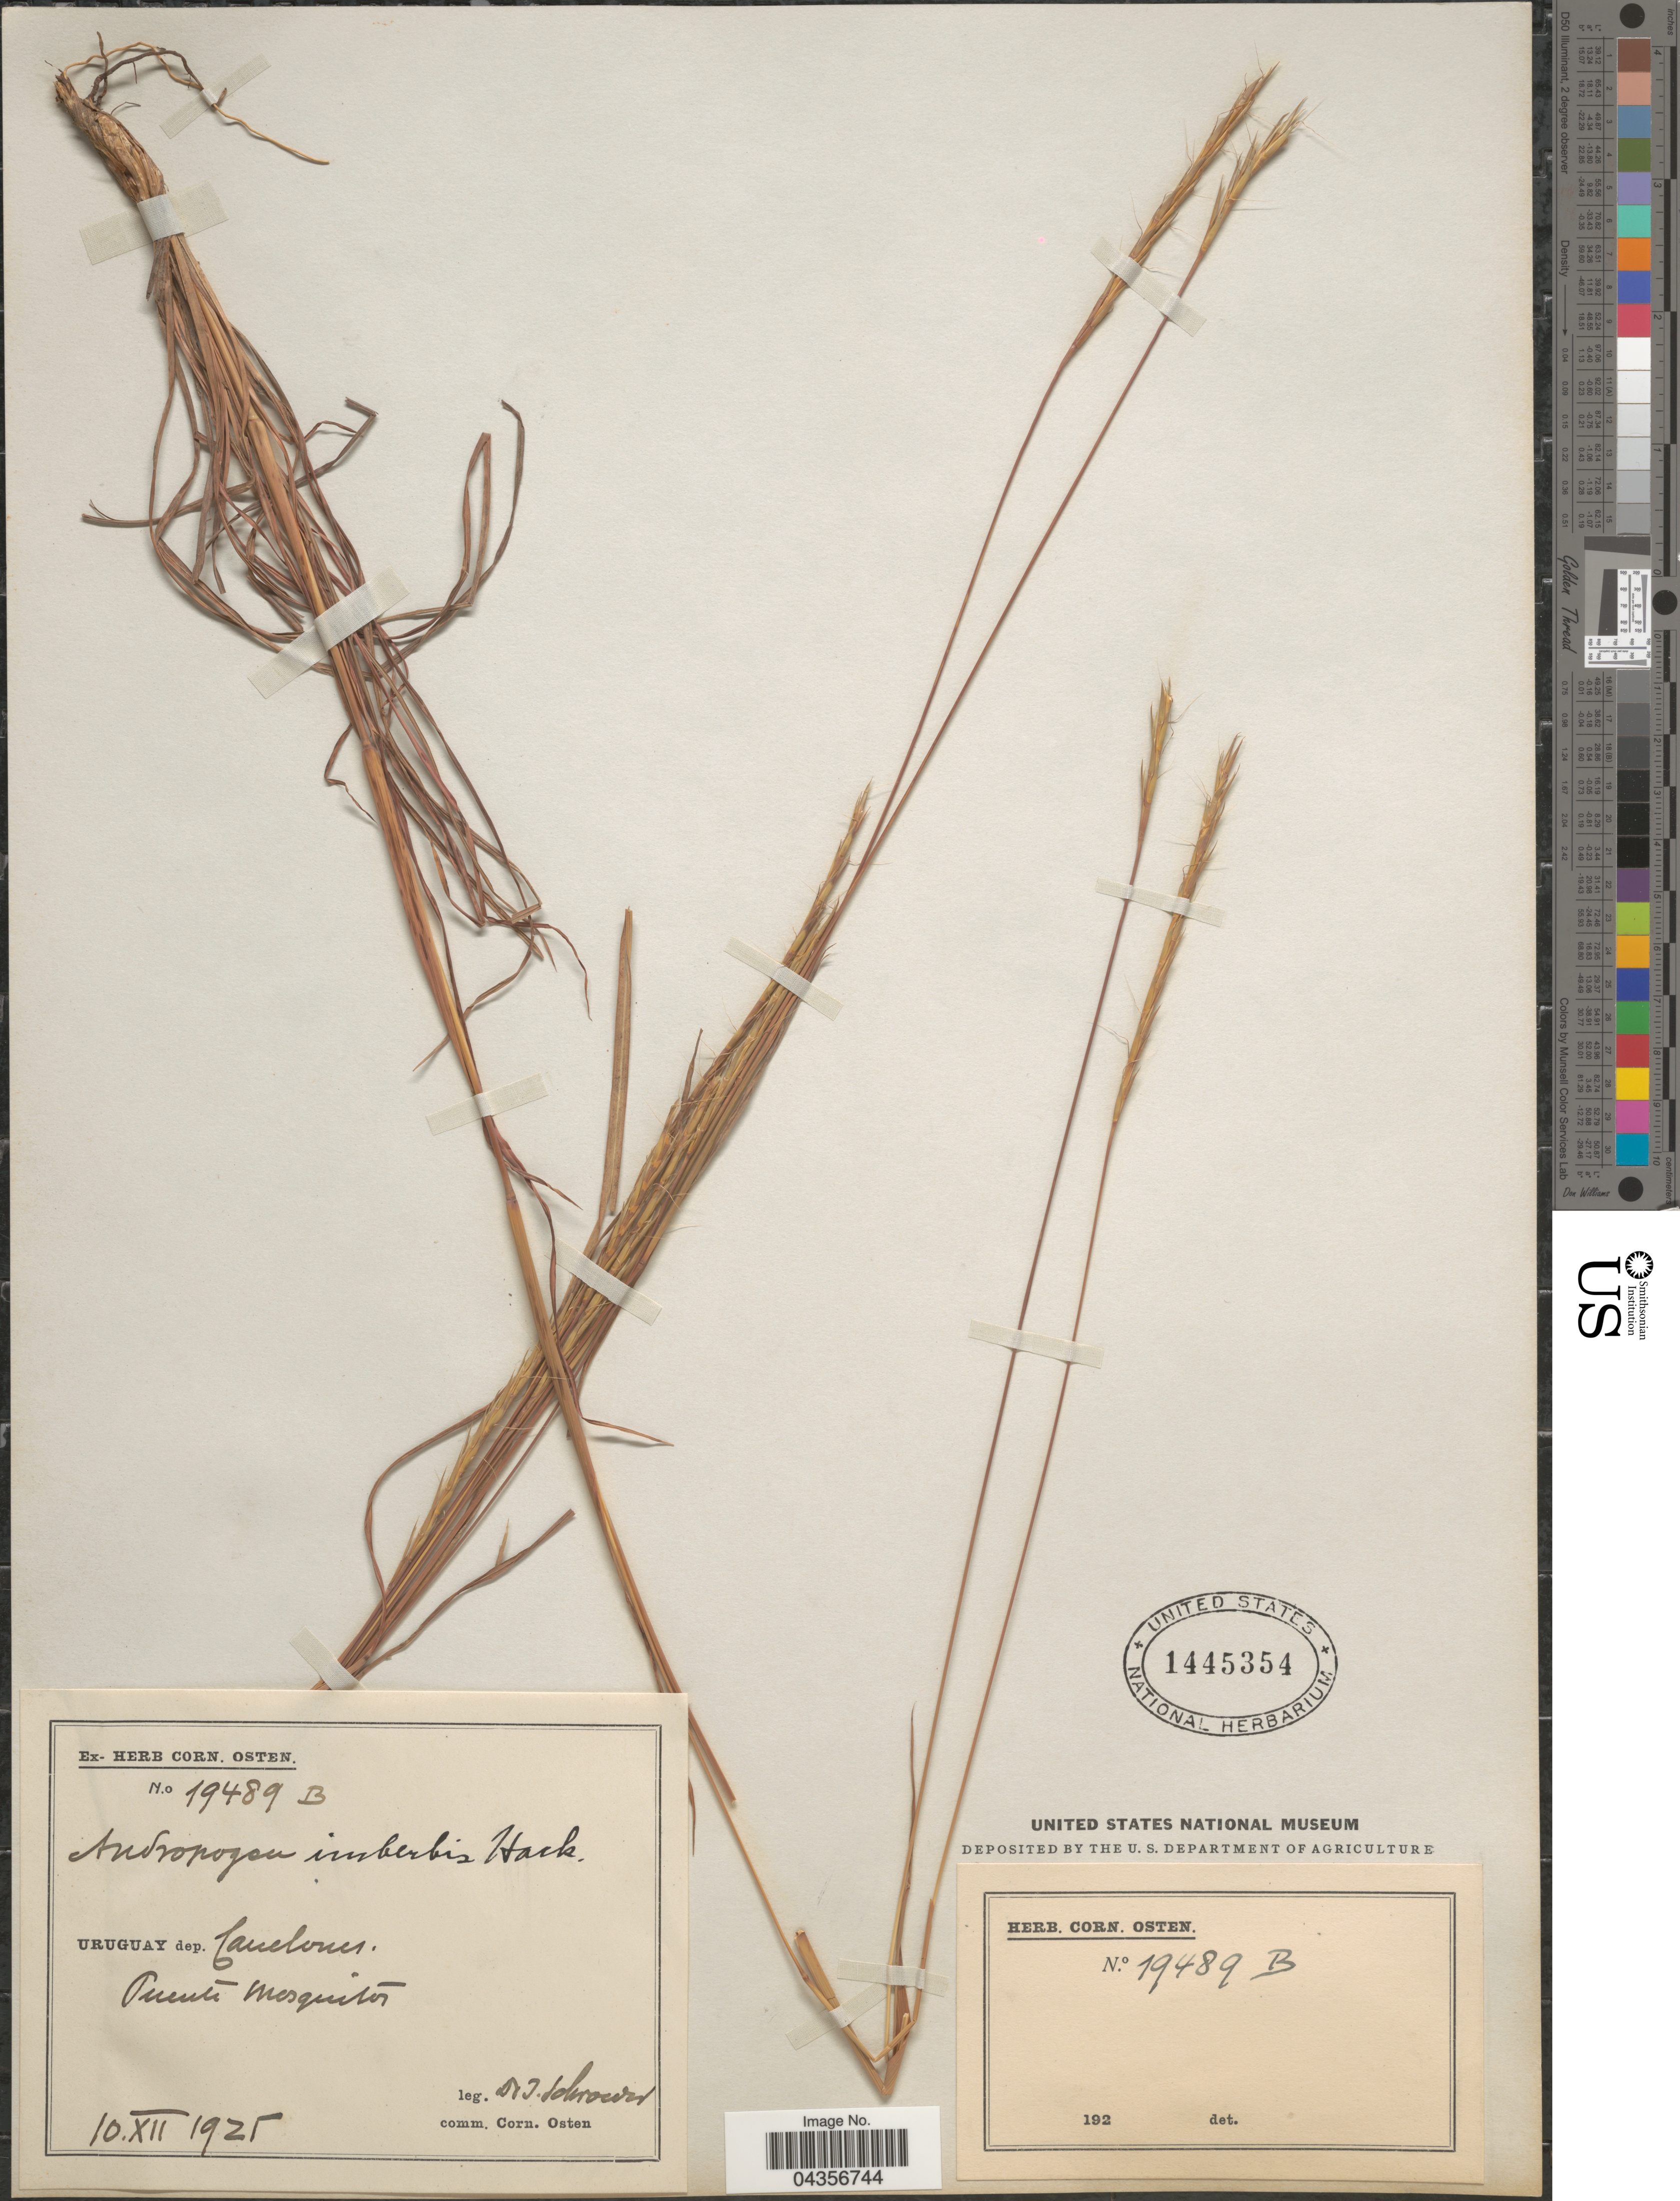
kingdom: Plantae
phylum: Tracheophyta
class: Liliopsida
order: Poales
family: Poaceae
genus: Schizachyrium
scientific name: Schizachyrium salzmanii var. aristatum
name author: (Hack.) Peichoto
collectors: J. Schröder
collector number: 19489B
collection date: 1925-12-10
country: Uruguay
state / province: Canelones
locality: Dep. Canelones. Puente Mesquitos.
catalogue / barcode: US 1445354